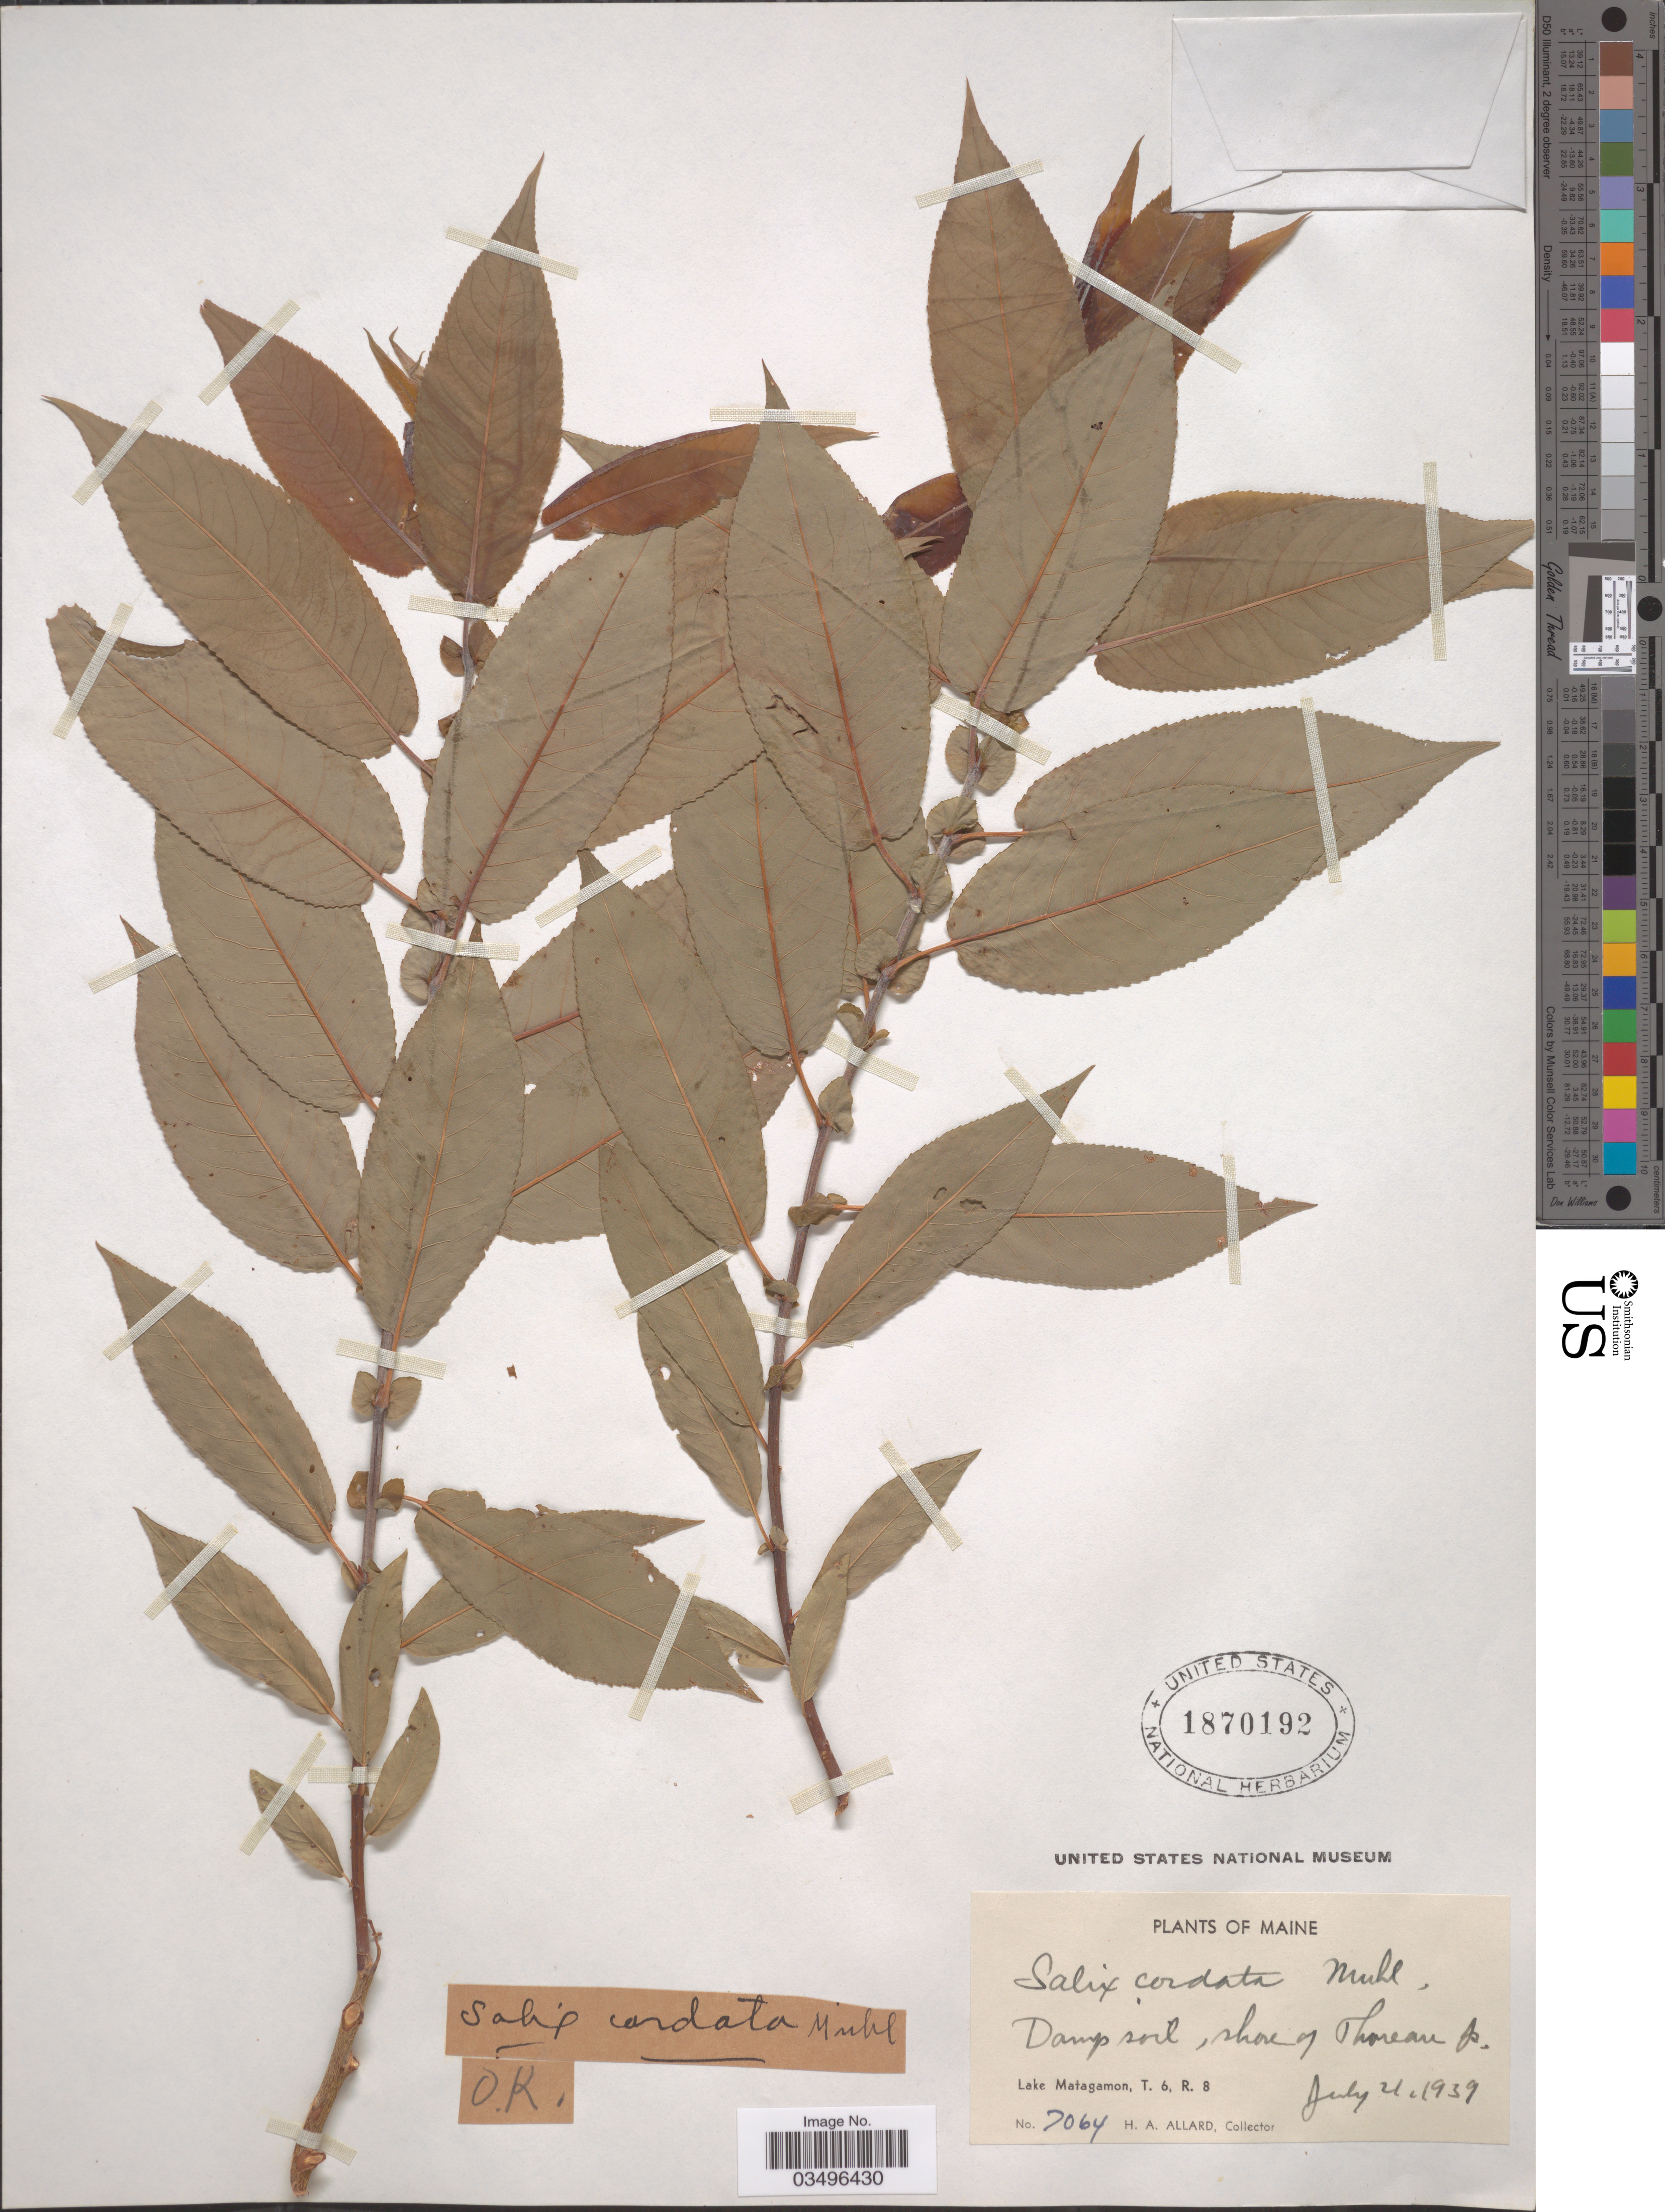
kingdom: Plantae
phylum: Tracheophyta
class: Magnoliopsida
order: Malpighiales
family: Salicaceae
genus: Salix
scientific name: Salix cordata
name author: Michx.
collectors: H. A. Allard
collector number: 7064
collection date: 1939-07-21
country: United States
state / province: Maine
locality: Damp soil, shore of Thoreau Is. Lake Matagamon, T. 6, R. 8.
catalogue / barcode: US 1870192